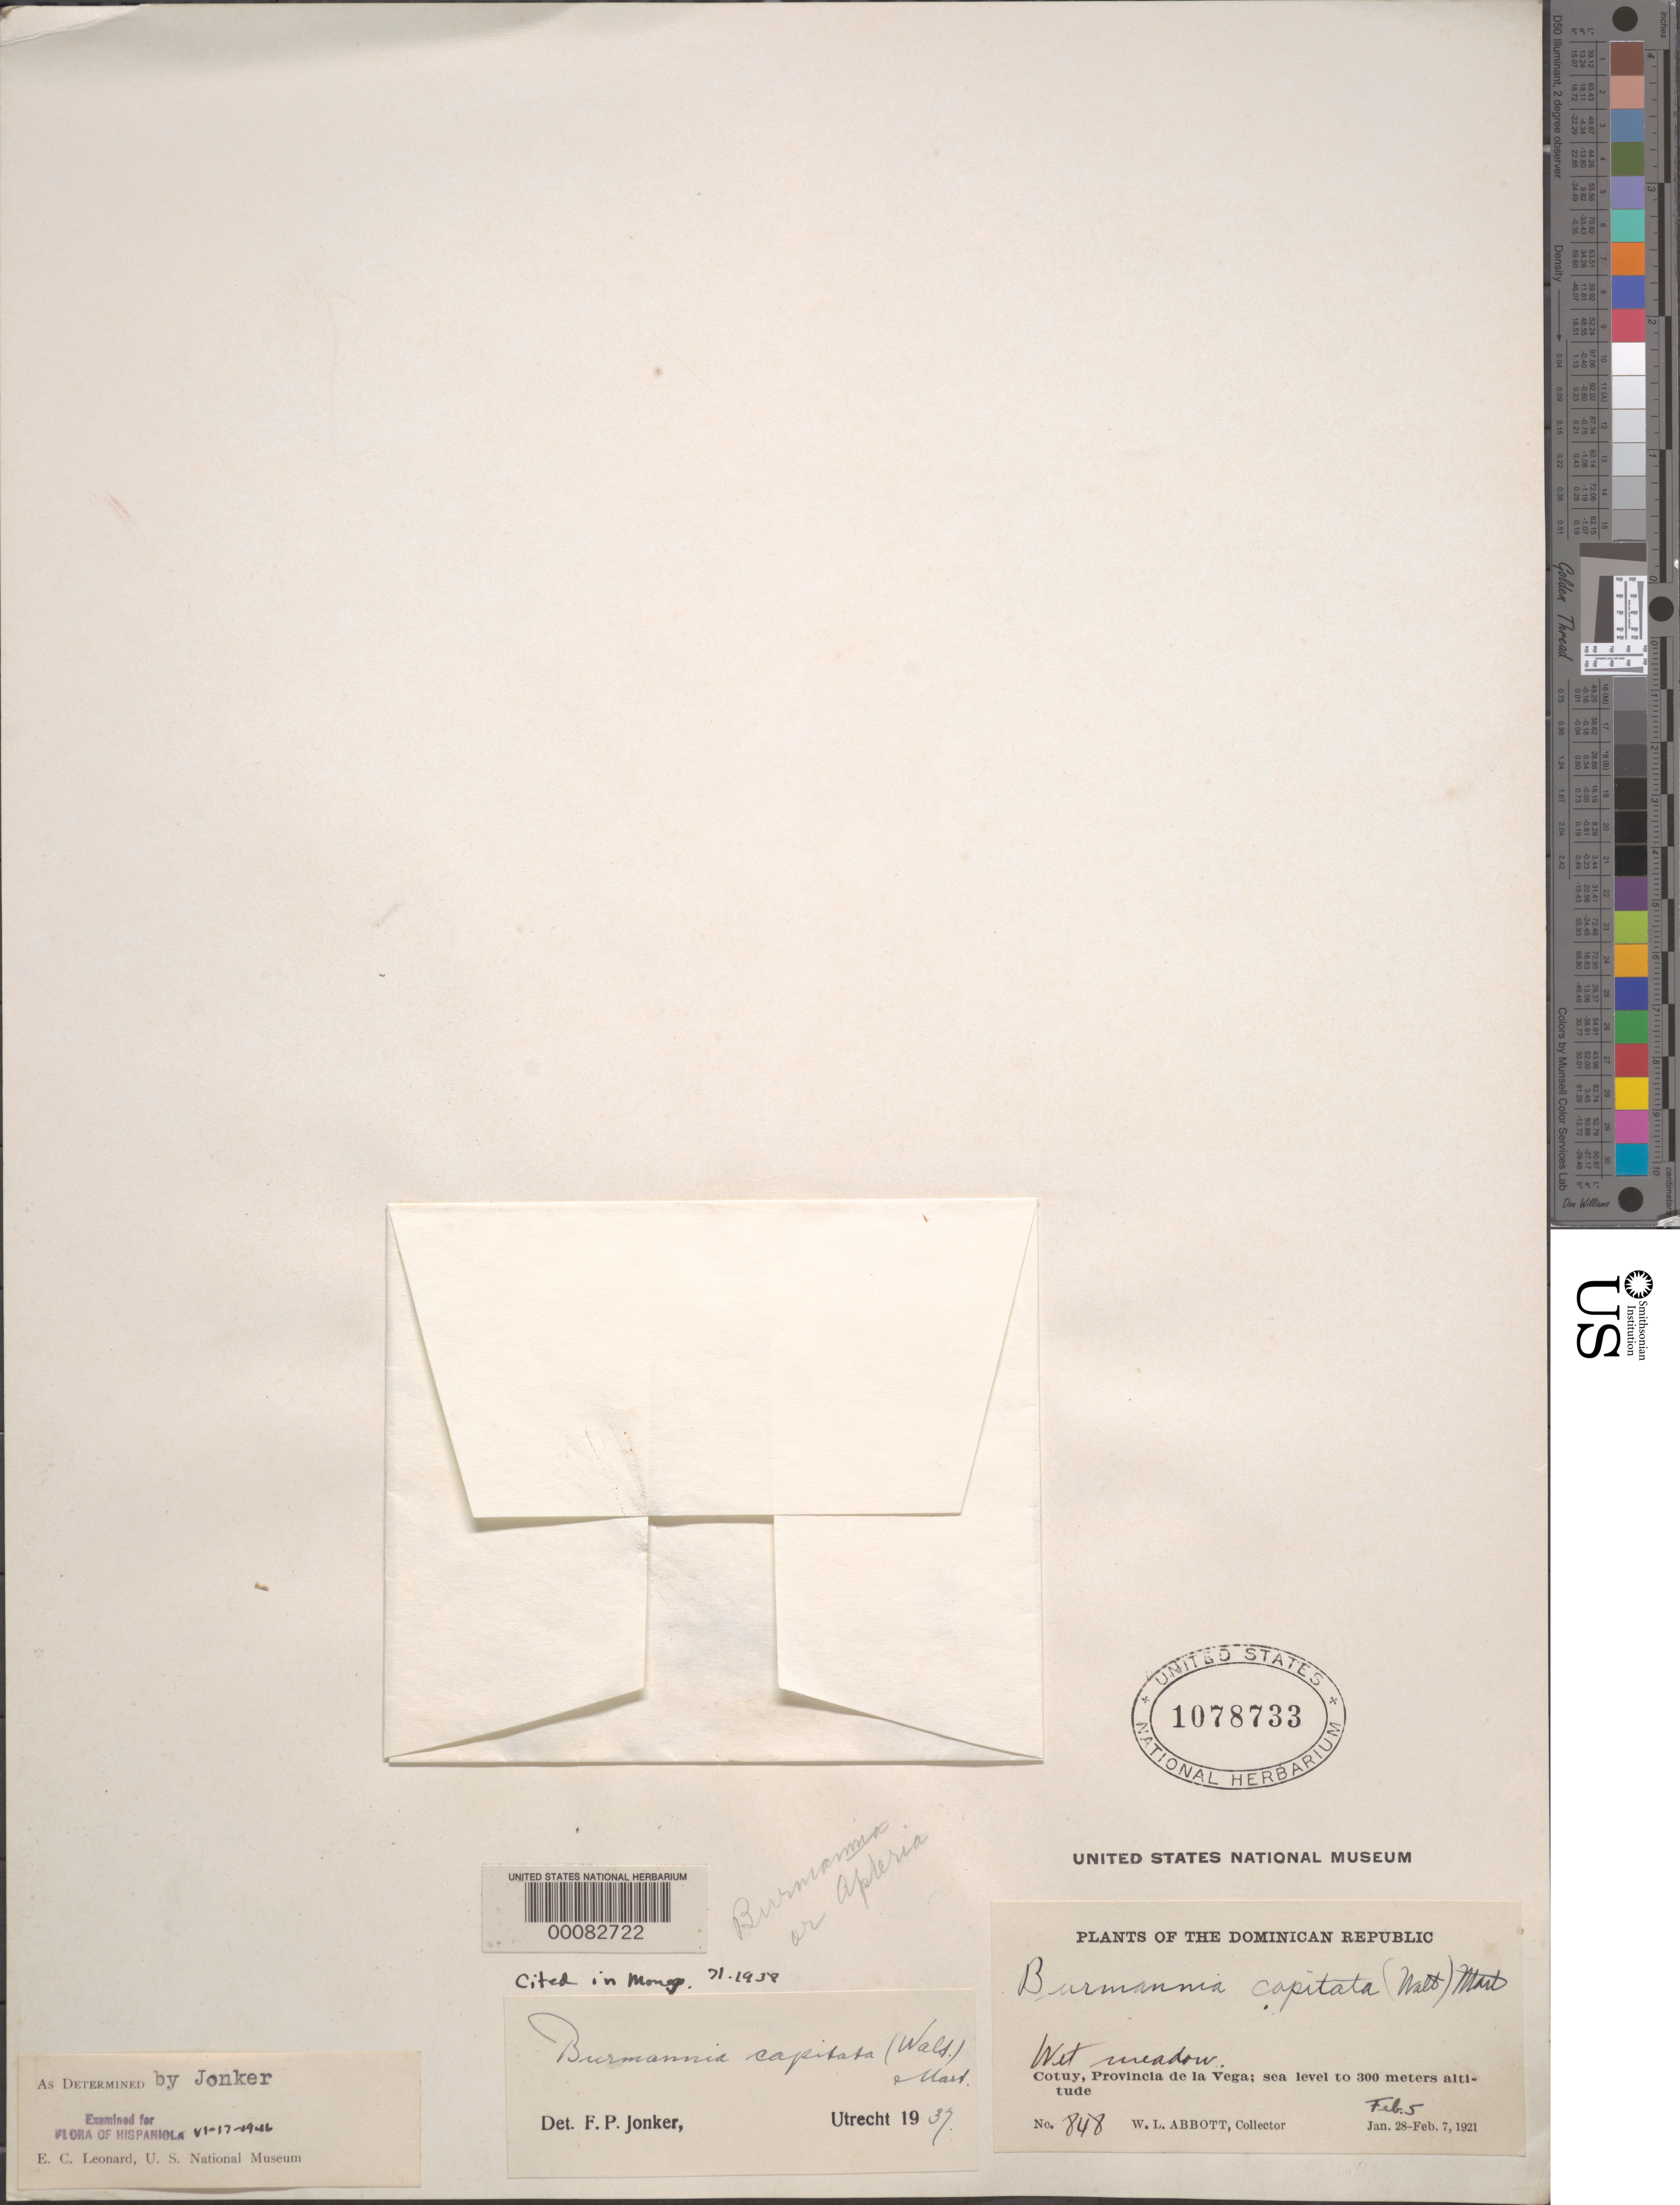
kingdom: Plantae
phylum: Tracheophyta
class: Liliopsida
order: Dioscoreales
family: Burmanniaceae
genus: Burmannia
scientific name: Burmannia capitata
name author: (Walter ex J.F. Gmel.) Mart.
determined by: Jonker, F. P.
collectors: W. L. Abbott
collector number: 848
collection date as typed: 05 Feb 1921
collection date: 1921-02-05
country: Dominican Republic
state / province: La Vega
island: Hispaniola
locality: Cotuy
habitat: Wet meadow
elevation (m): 0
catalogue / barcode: US 1078733